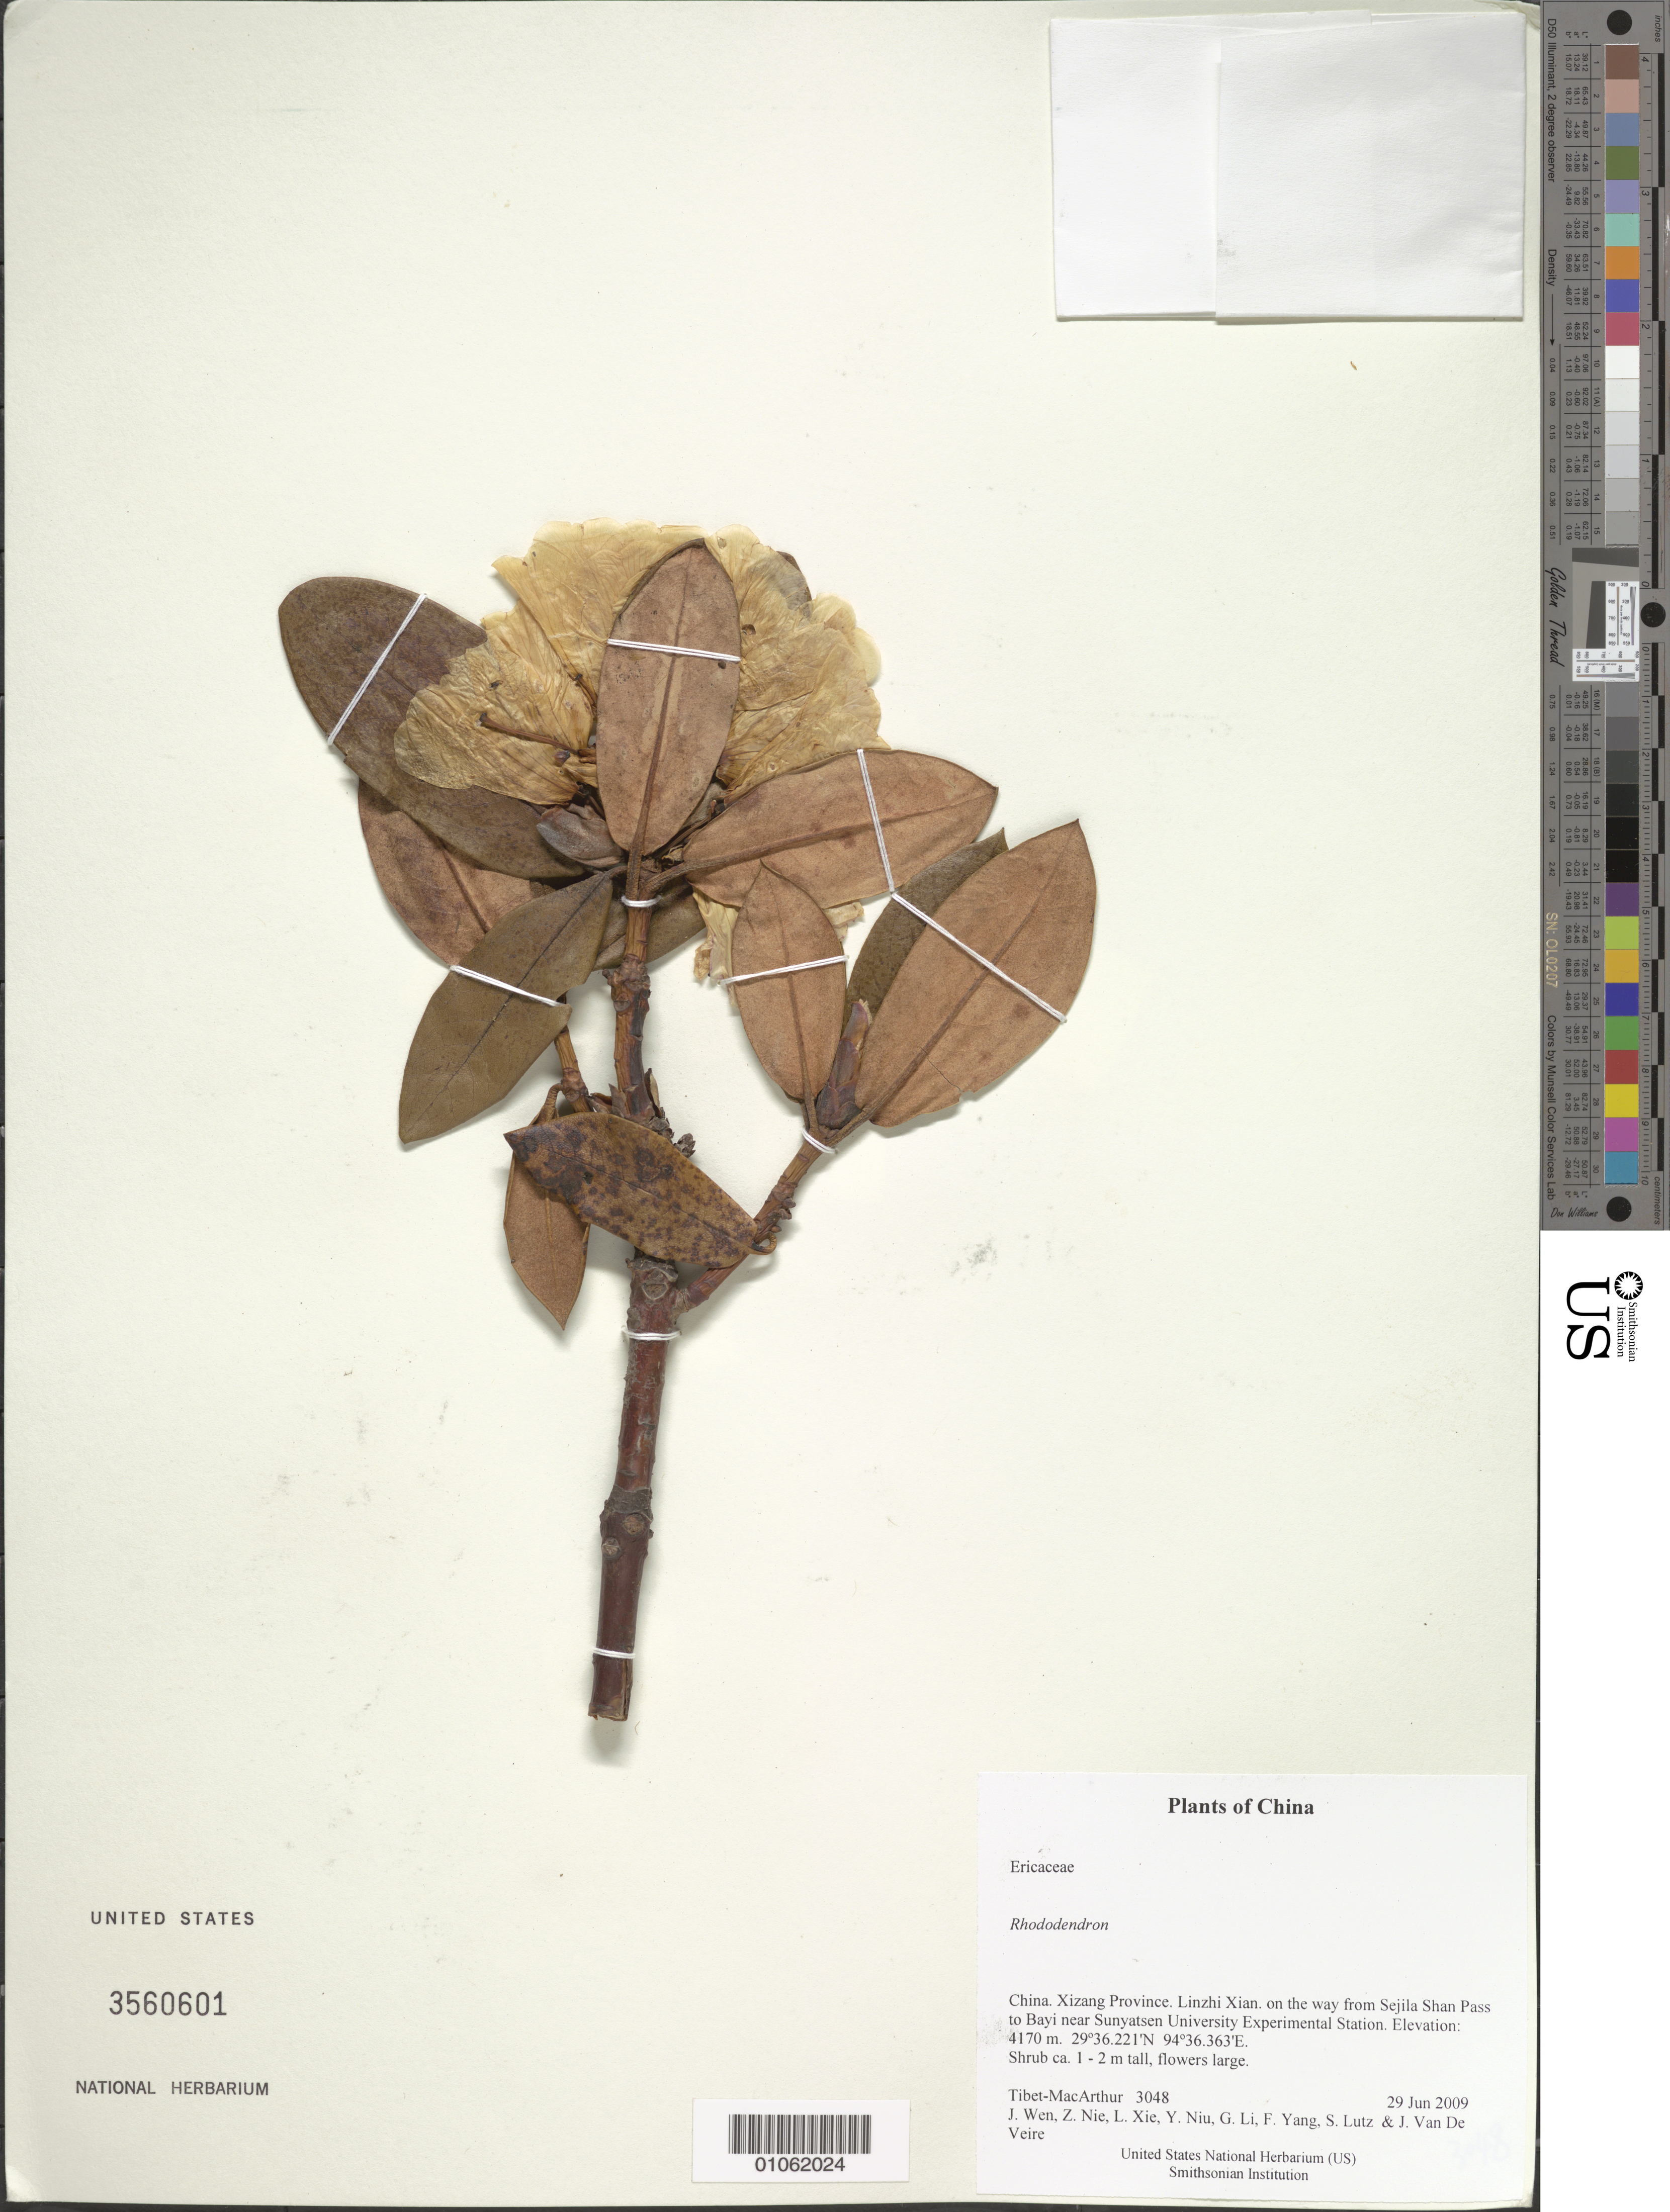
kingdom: Plantae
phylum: Tracheophyta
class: Magnoliopsida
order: Ericales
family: Ericaceae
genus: Rhododendron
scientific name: Rhododendron sp.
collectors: Tibet-MacArthur, J. Wen, Z. Nie, L. Xie, Y. Niu, G. Li, F. Yang, S. Lutz & J. Van De Veire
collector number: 3048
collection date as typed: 29 Jun 2009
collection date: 2009-06-29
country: China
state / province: Xizang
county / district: Linzhi Xian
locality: on the way from Sejila Shan Pass to Bayi near Sunyatsen University Experimental Station.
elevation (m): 4170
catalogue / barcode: US 3560601